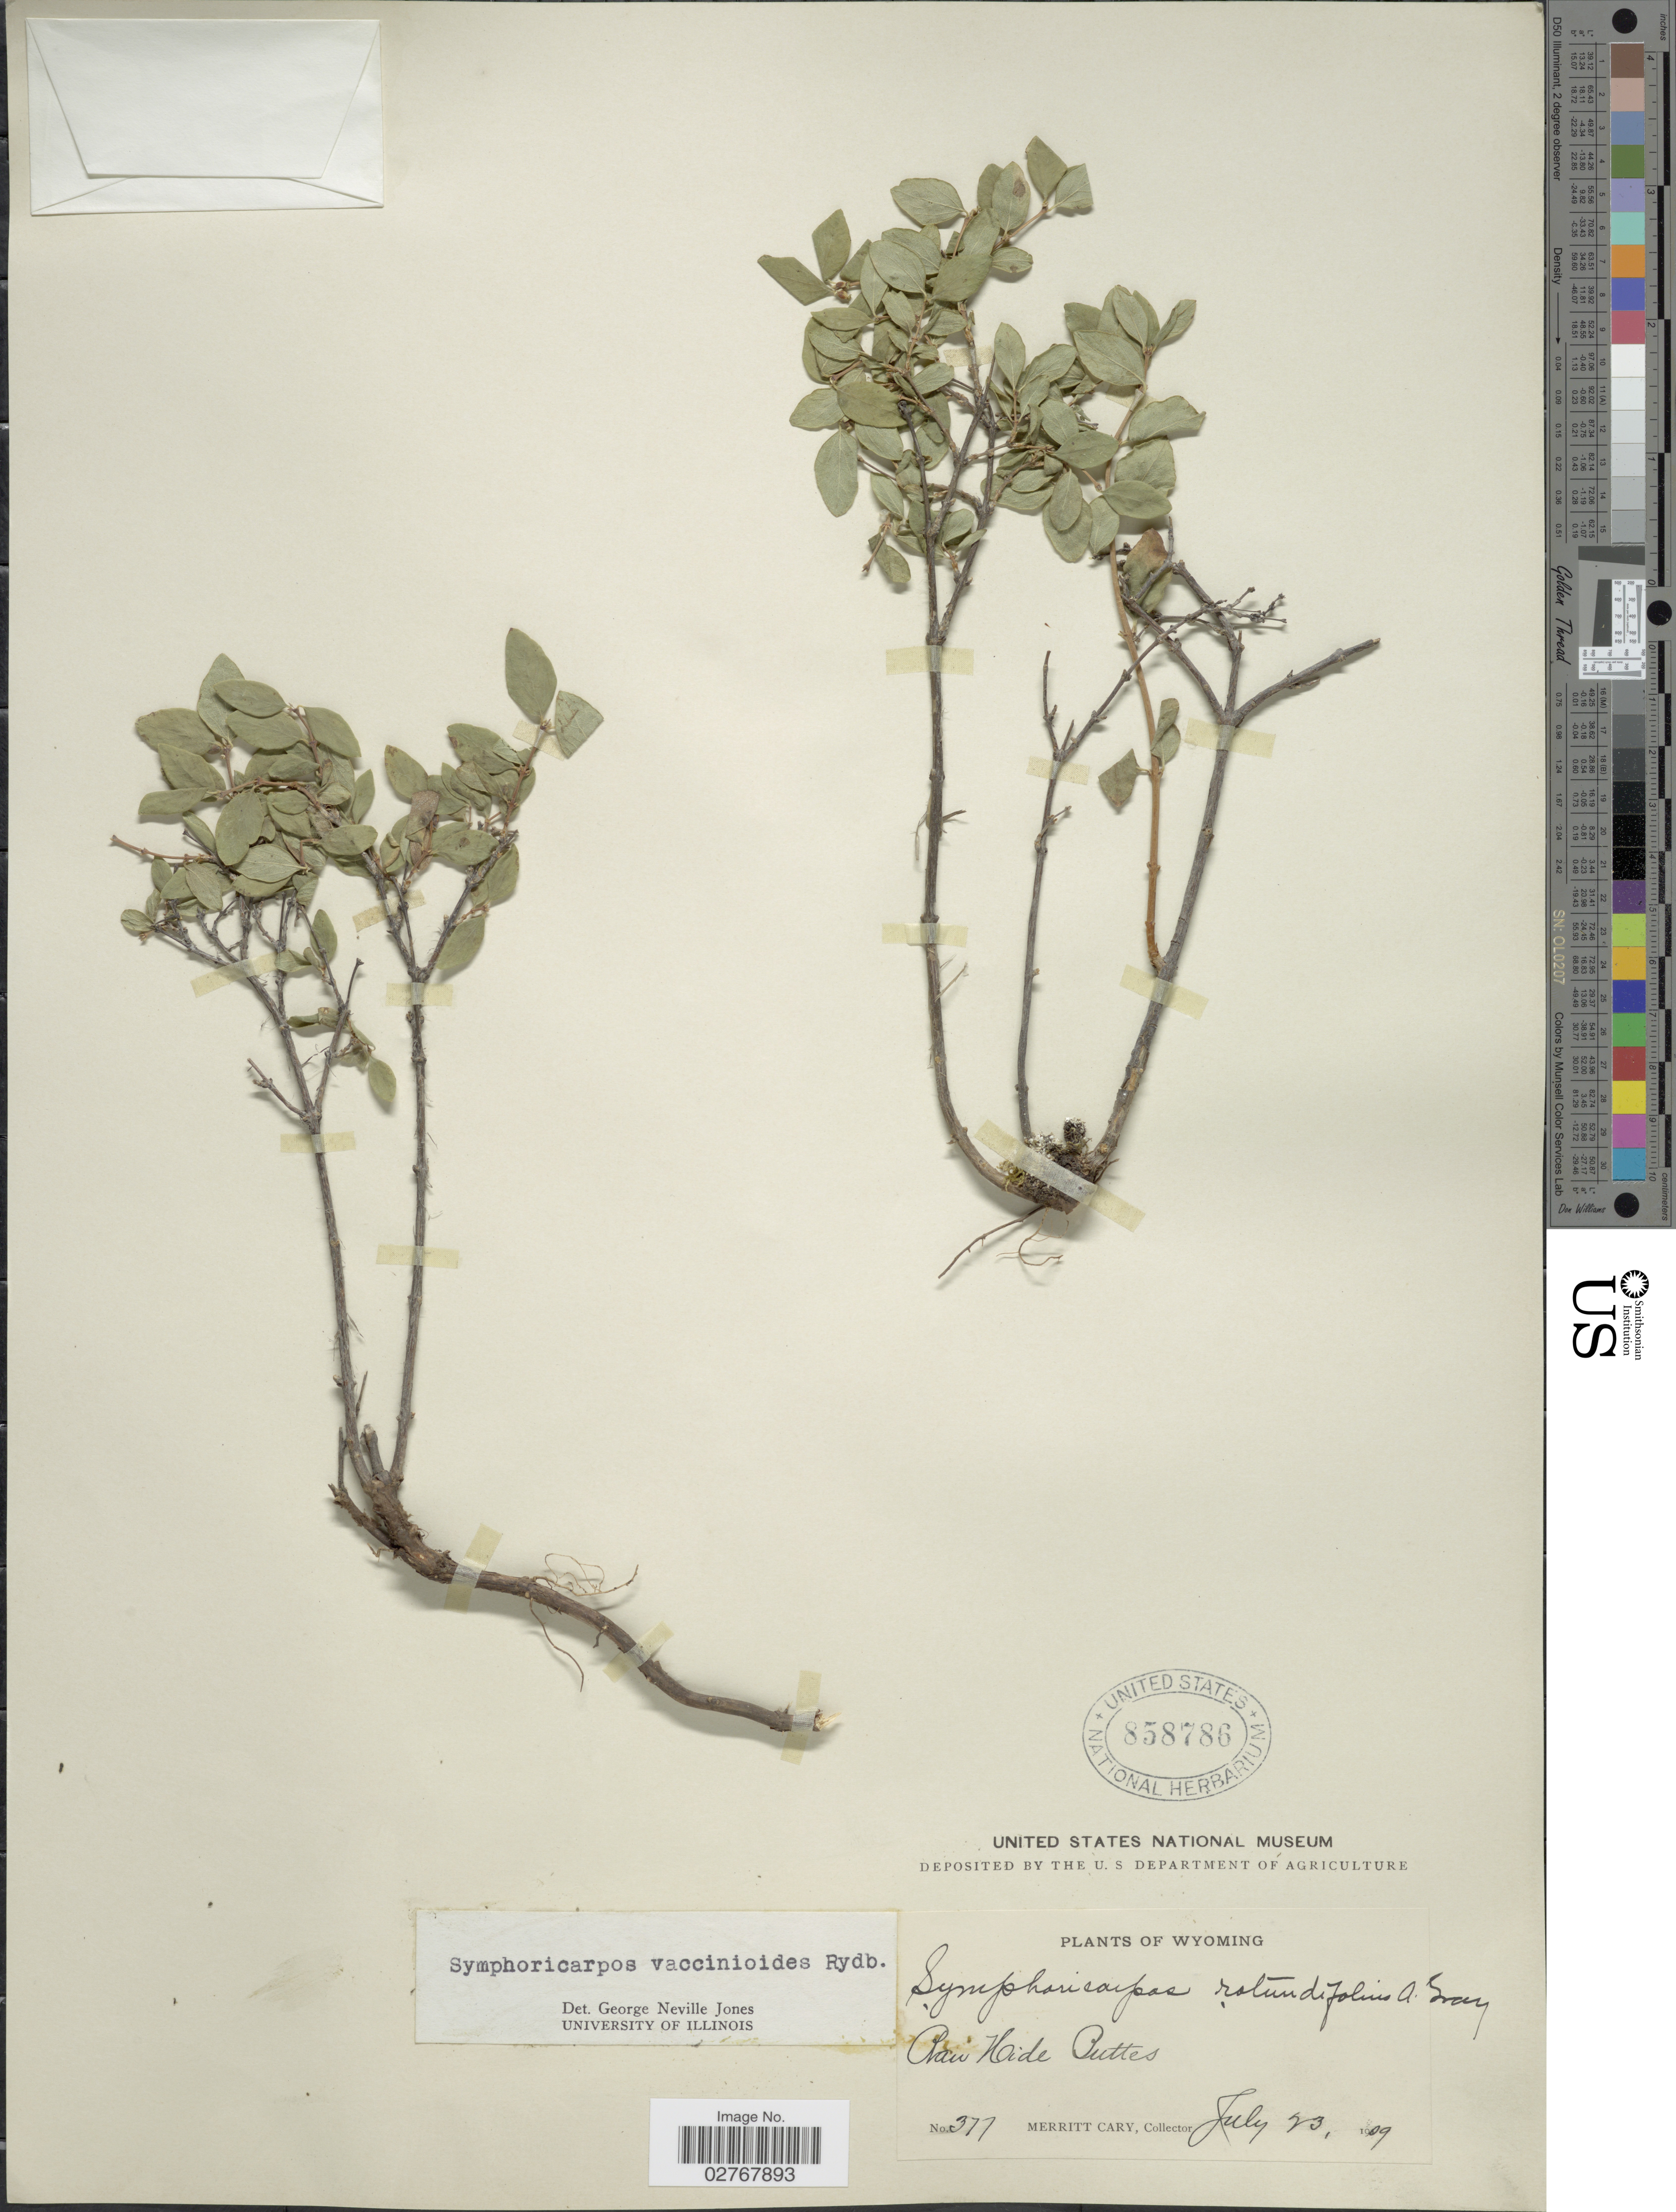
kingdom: Plantae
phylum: Tracheophyta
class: Magnoliopsida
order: Dipsacales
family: Caprifoliaceae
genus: Symphoricarpos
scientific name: Symphoricarpos vaccinioides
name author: Rydb.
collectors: M. Cary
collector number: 377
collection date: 1909-07-23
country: United States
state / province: Wyoming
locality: Raw Hide Buttes.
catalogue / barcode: US 858786